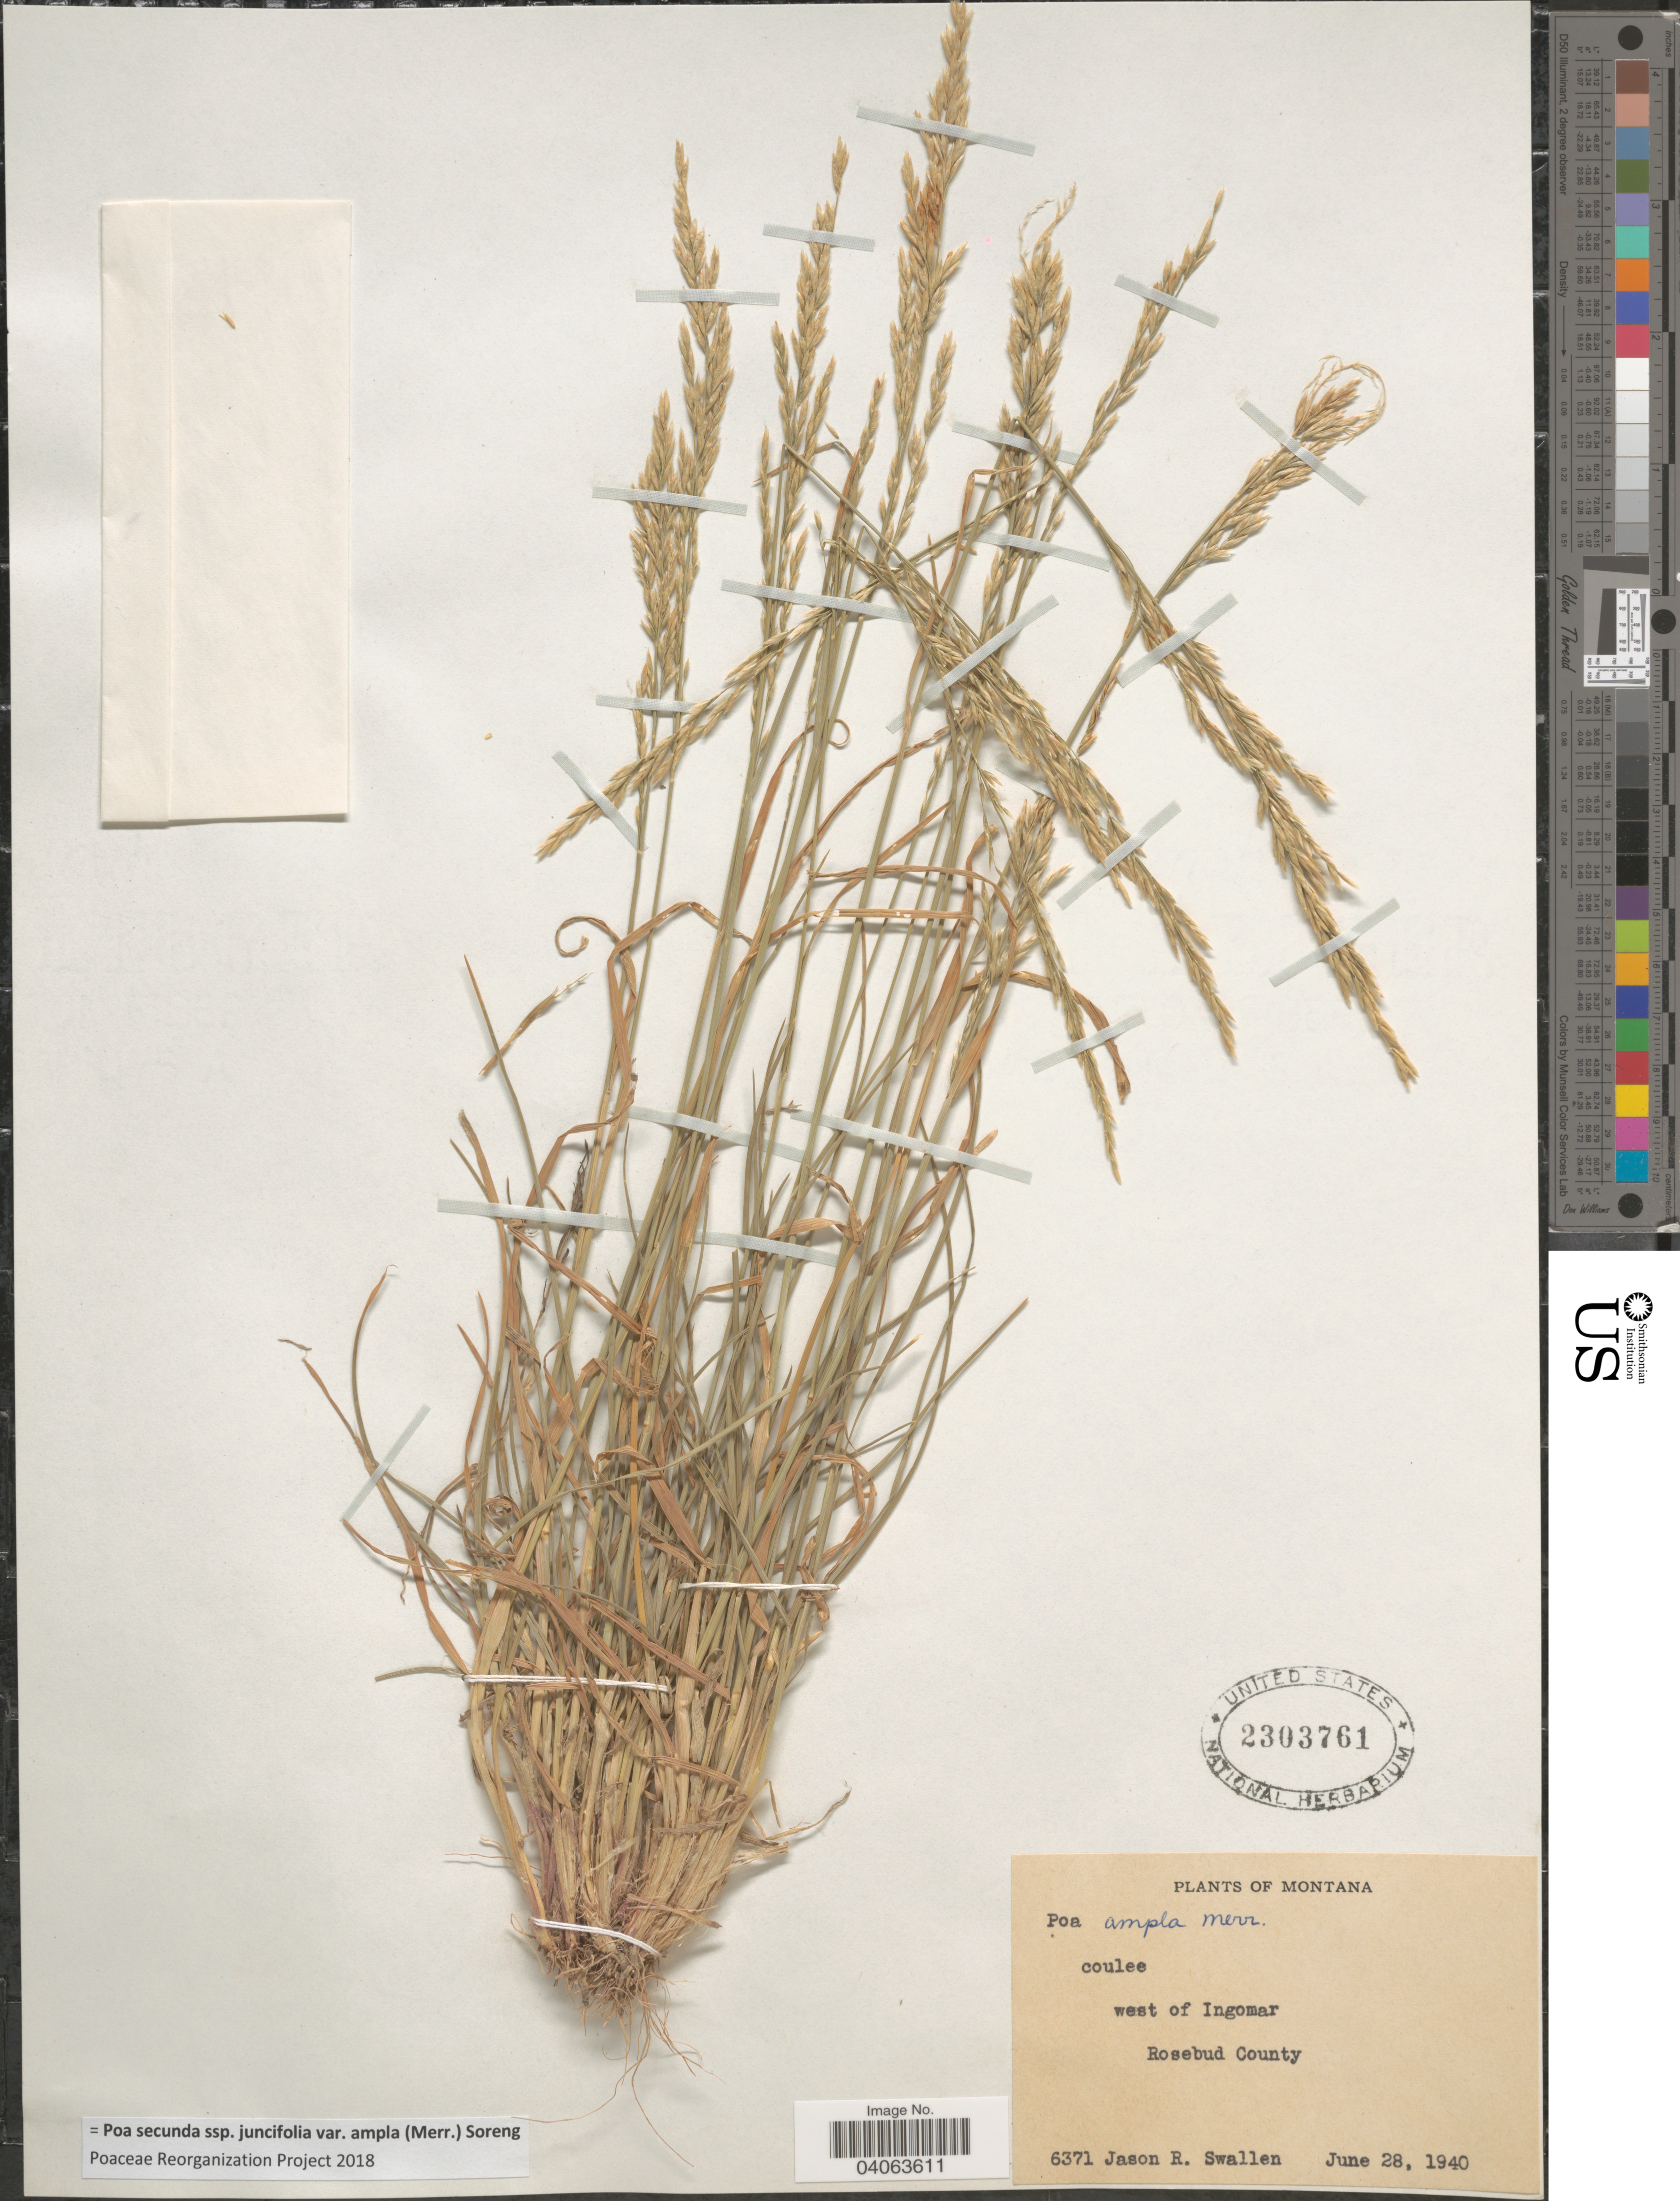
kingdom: Plantae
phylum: Tracheophyta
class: Liliopsida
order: Poales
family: Poaceae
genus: Poa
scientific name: Poa secunda subsp. juncifolia var. ampla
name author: (Merr.) Soreng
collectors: J. R. Swallen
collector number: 6371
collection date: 1940-06-28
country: United States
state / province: Montana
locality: Coulee. West of Ingomar, Rosebud County.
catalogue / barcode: US 2303761